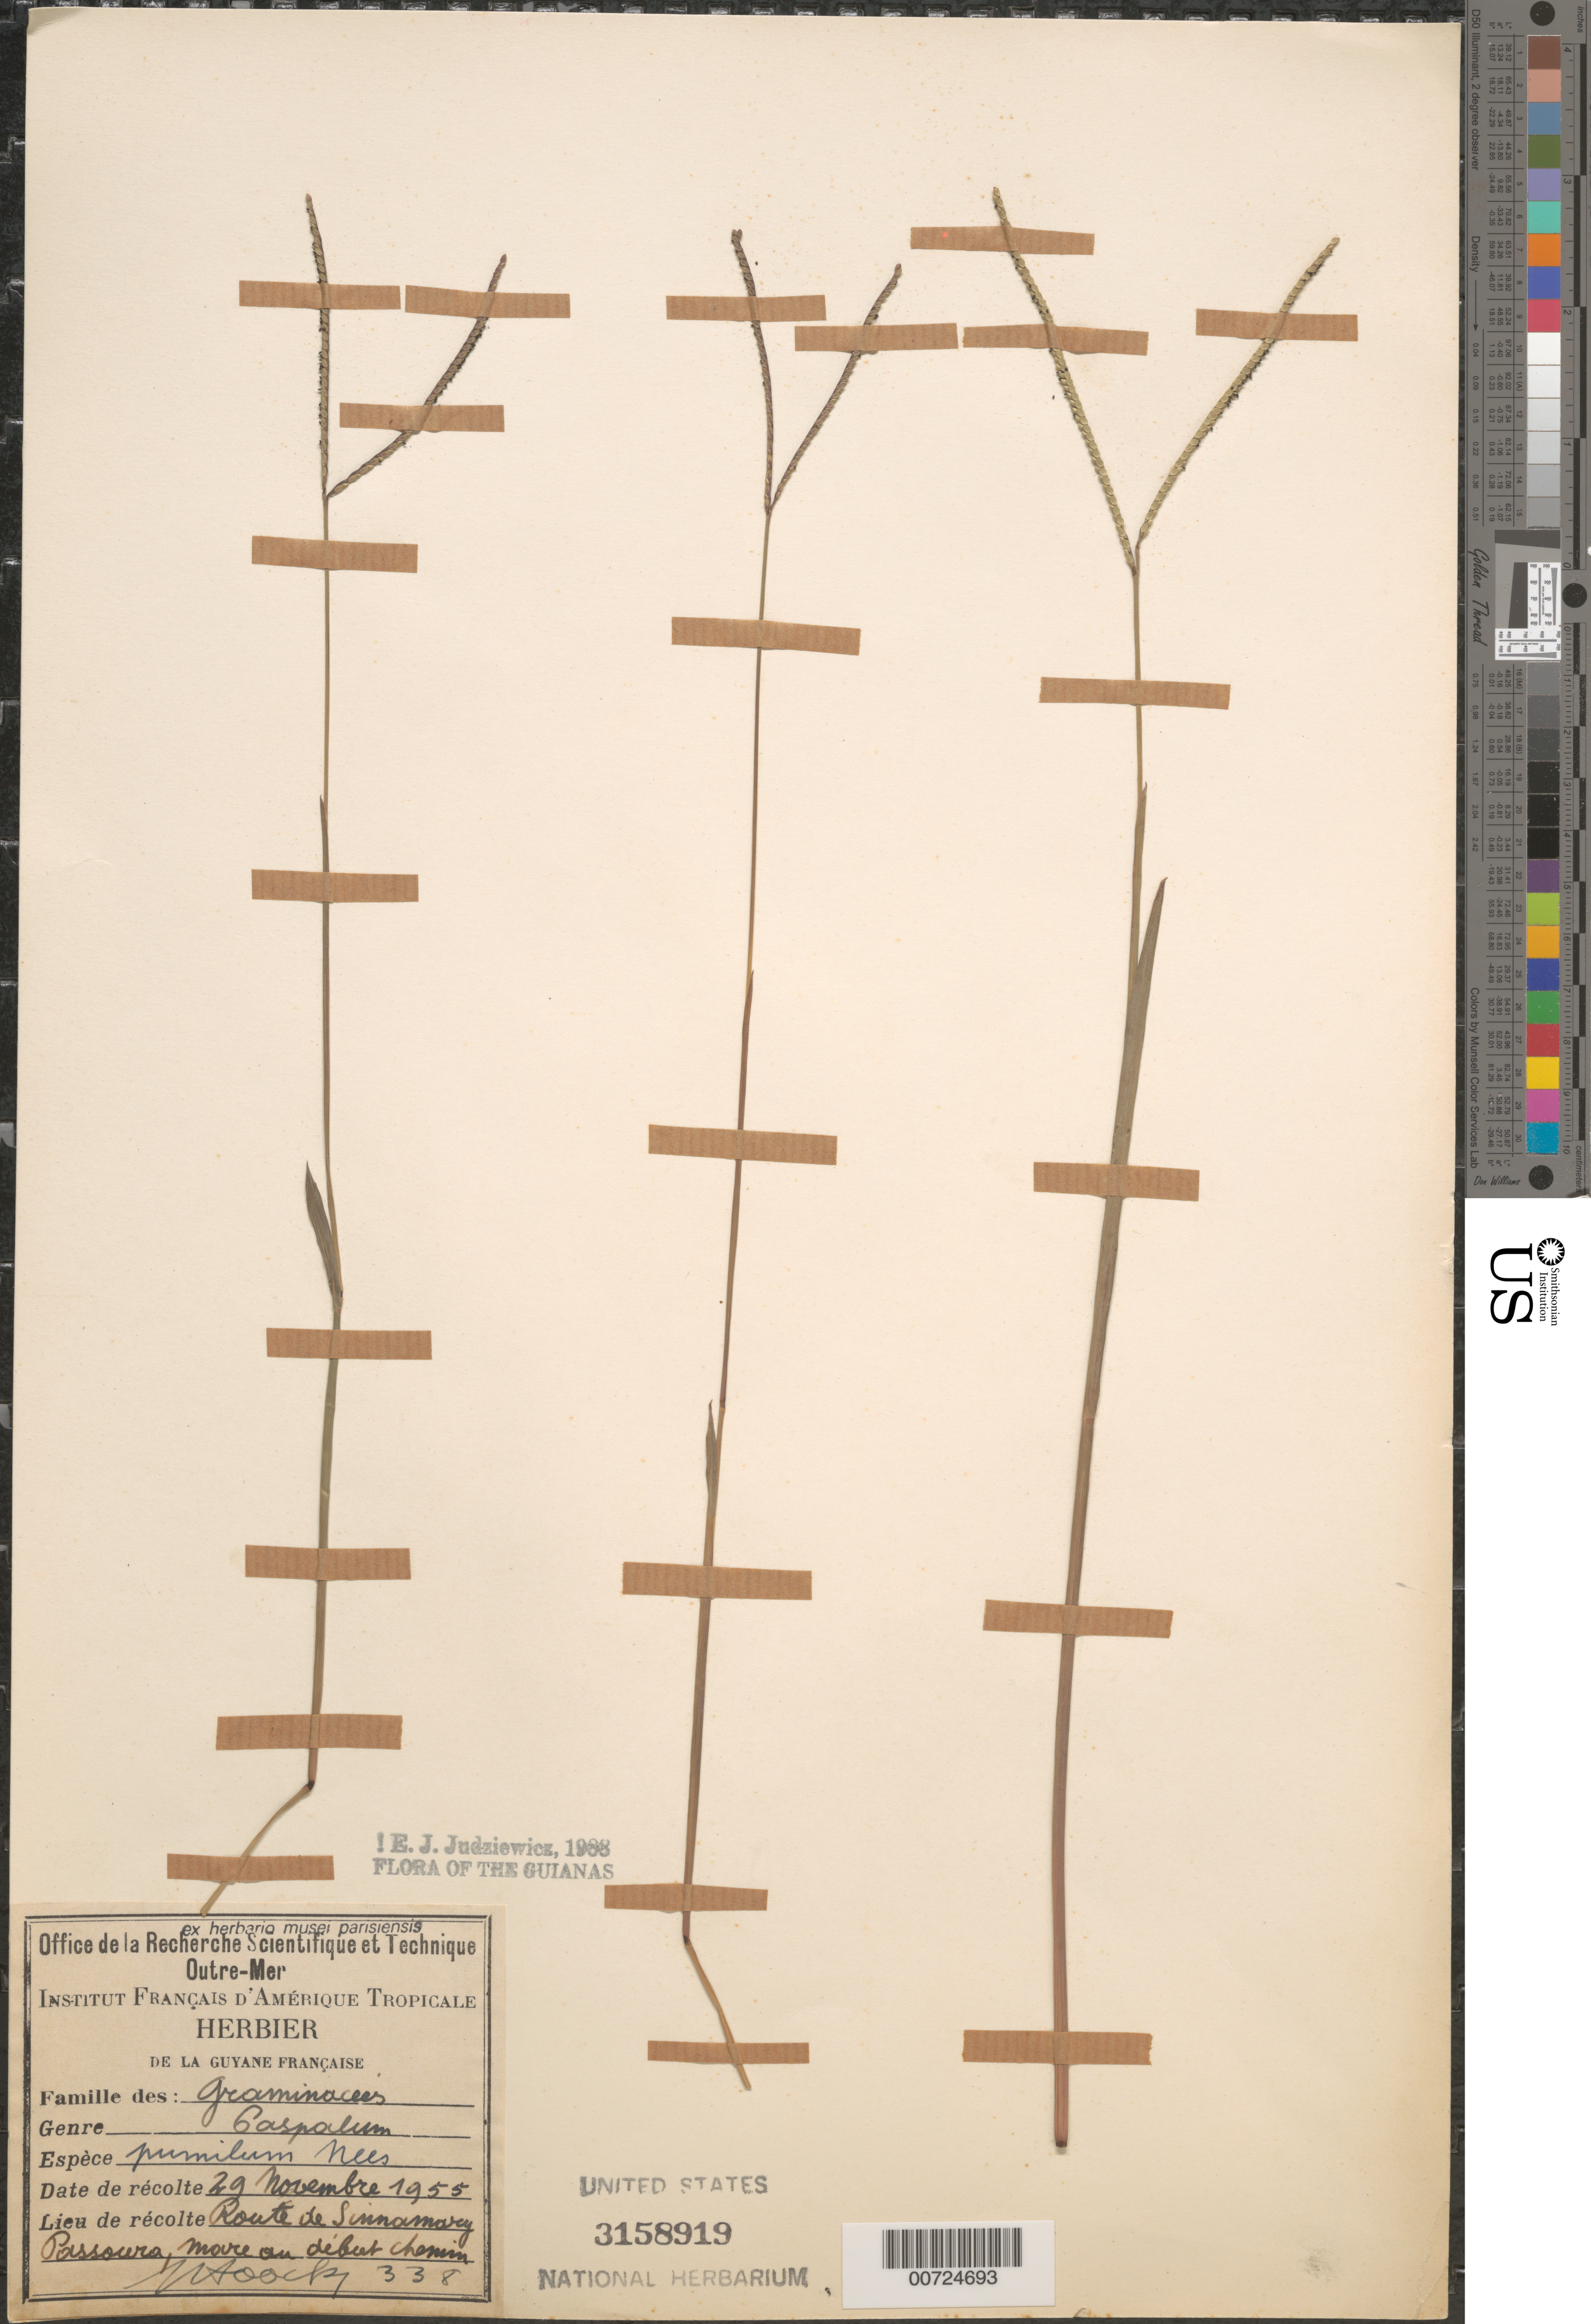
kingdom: Plantae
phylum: Tracheophyta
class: Liliopsida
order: Poales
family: Poaceae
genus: Paspalum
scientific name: Paspalum pumilum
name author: Nees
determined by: Judziewicz, E. J.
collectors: J. Hoock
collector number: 338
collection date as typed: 29-Nov-55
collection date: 1955-11-29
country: French Guiana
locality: Route de Sinnamary, Passoura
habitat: Mare du début chemin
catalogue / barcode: US 3158919